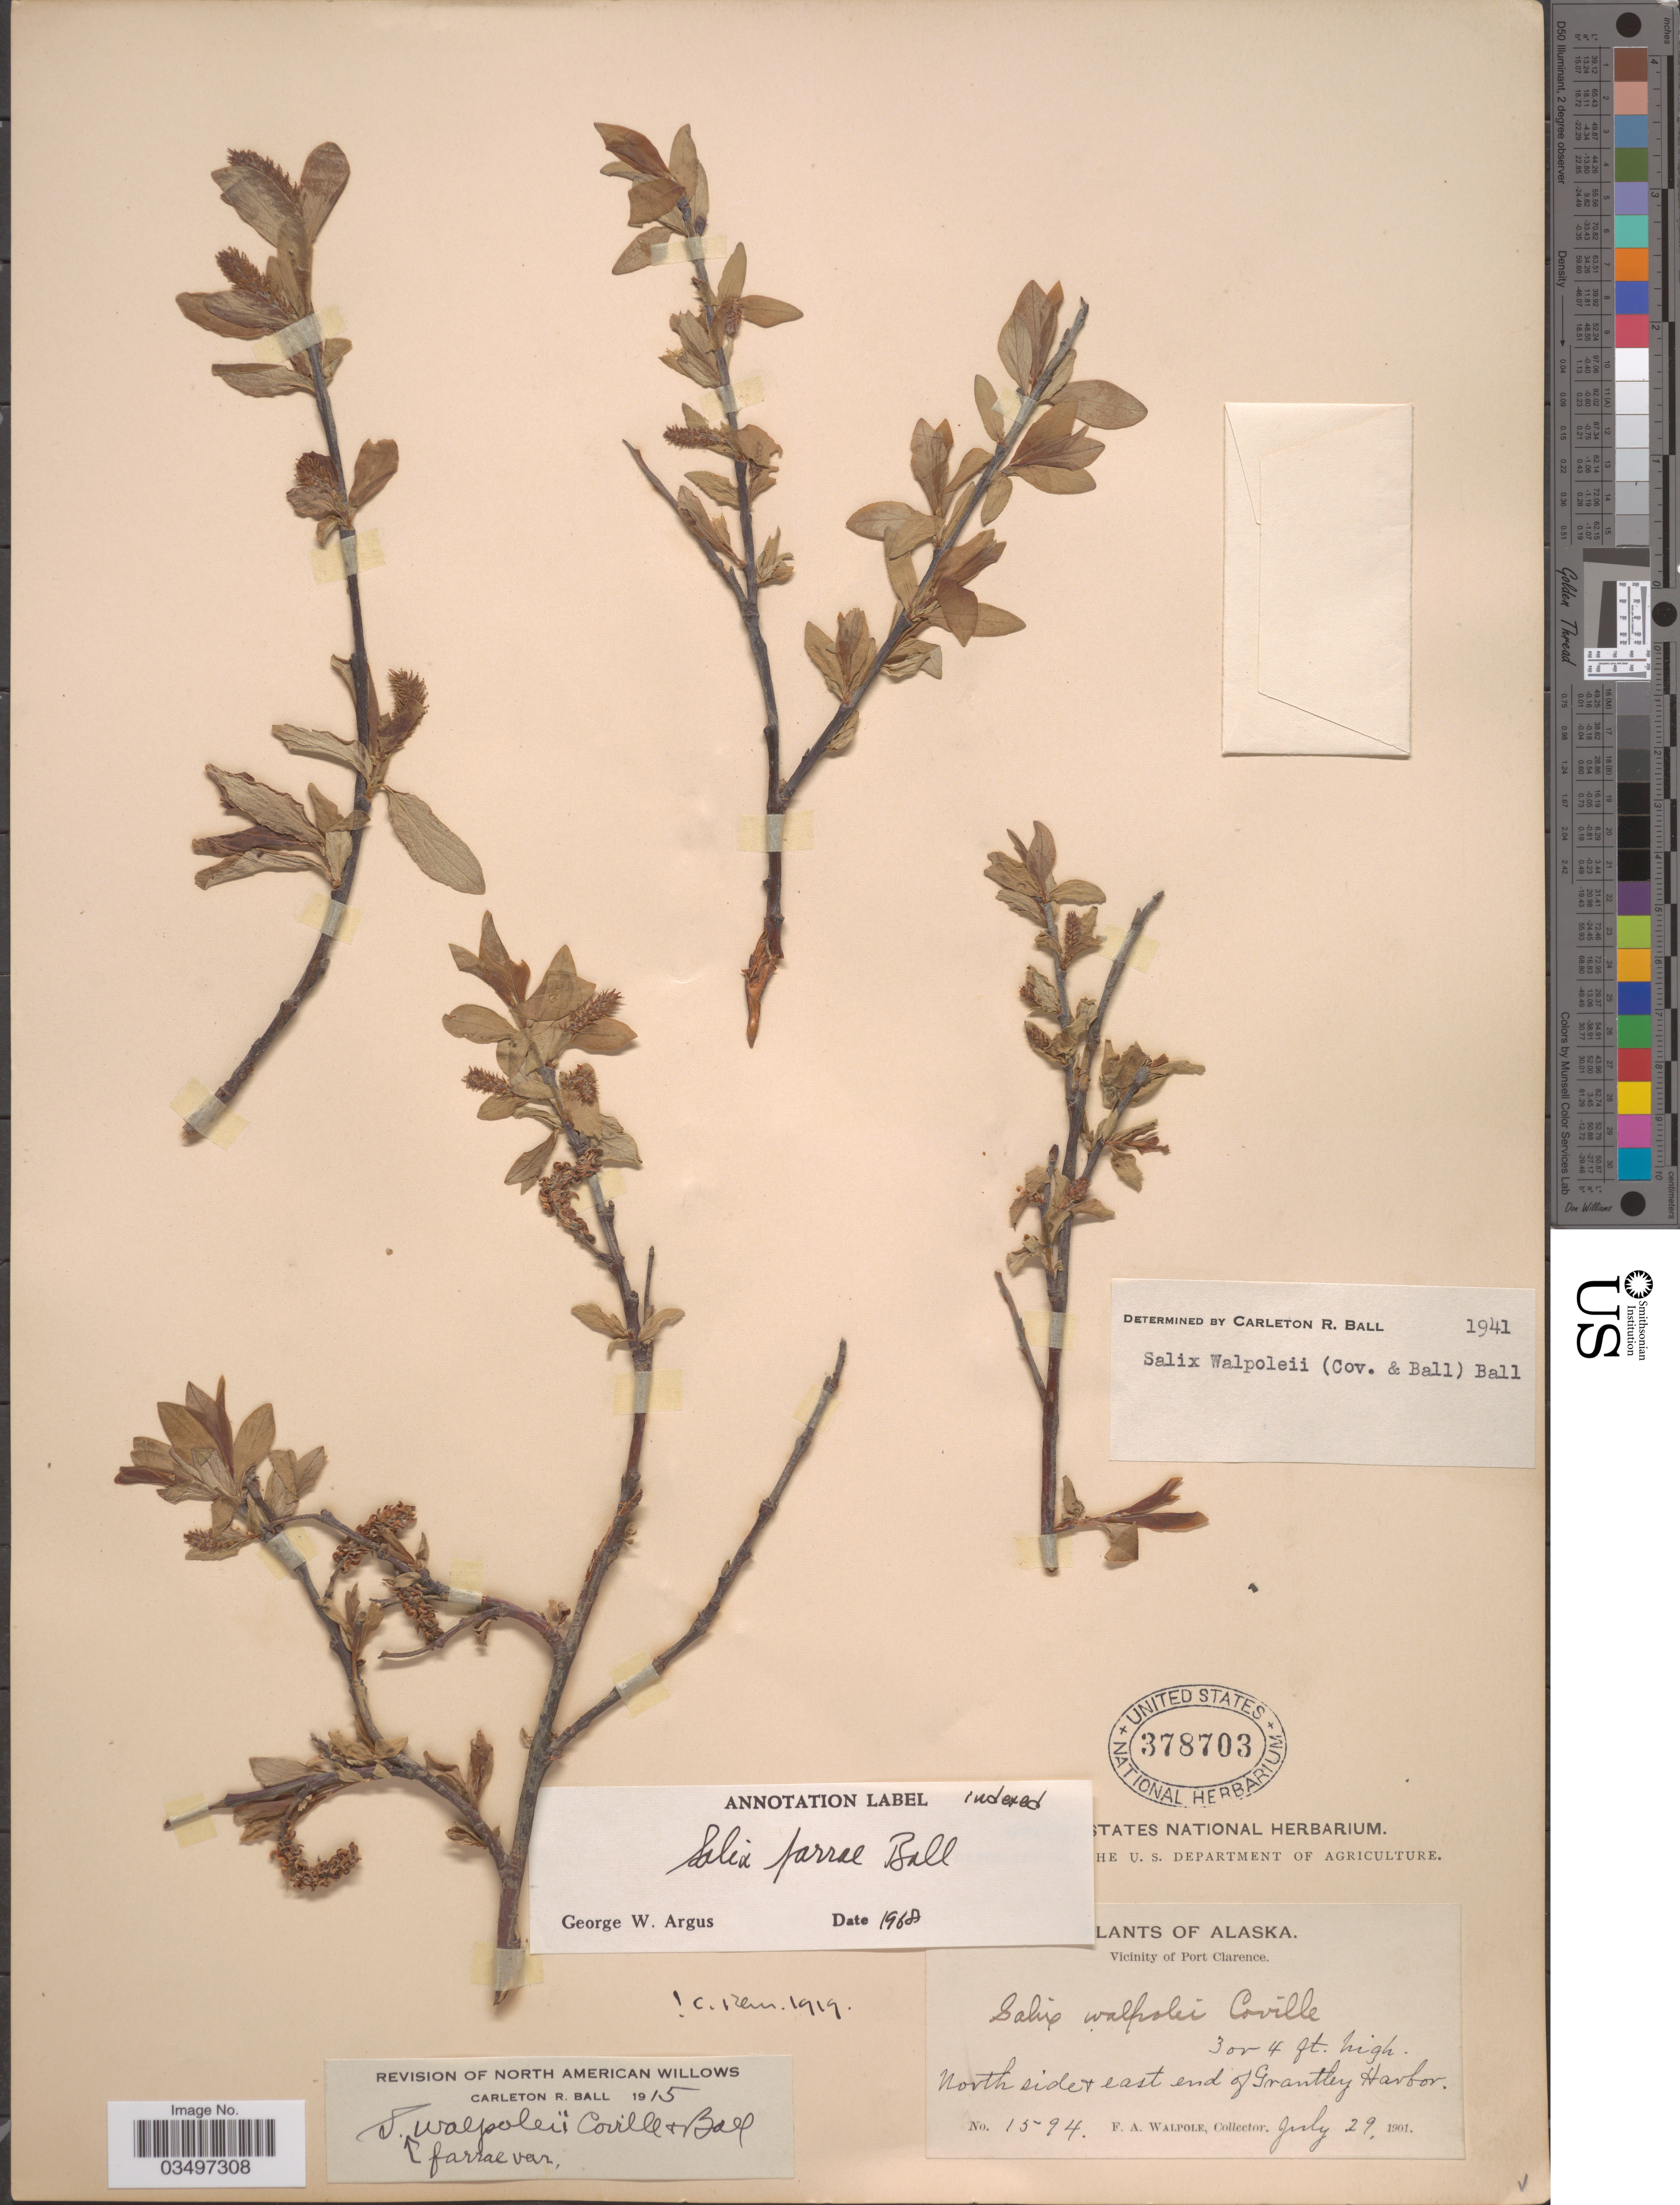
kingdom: Plantae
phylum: Tracheophyta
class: Magnoliopsida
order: Malpighiales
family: Salicaceae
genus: Salix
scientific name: Salix farrae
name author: C.R. Ball in Standl.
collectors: F. Walpole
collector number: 1594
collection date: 1901-07-29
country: United States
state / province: Alaska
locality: Vicinity of Port Clarence. Northside & east end of Grantley Harbor.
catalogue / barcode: US 378703